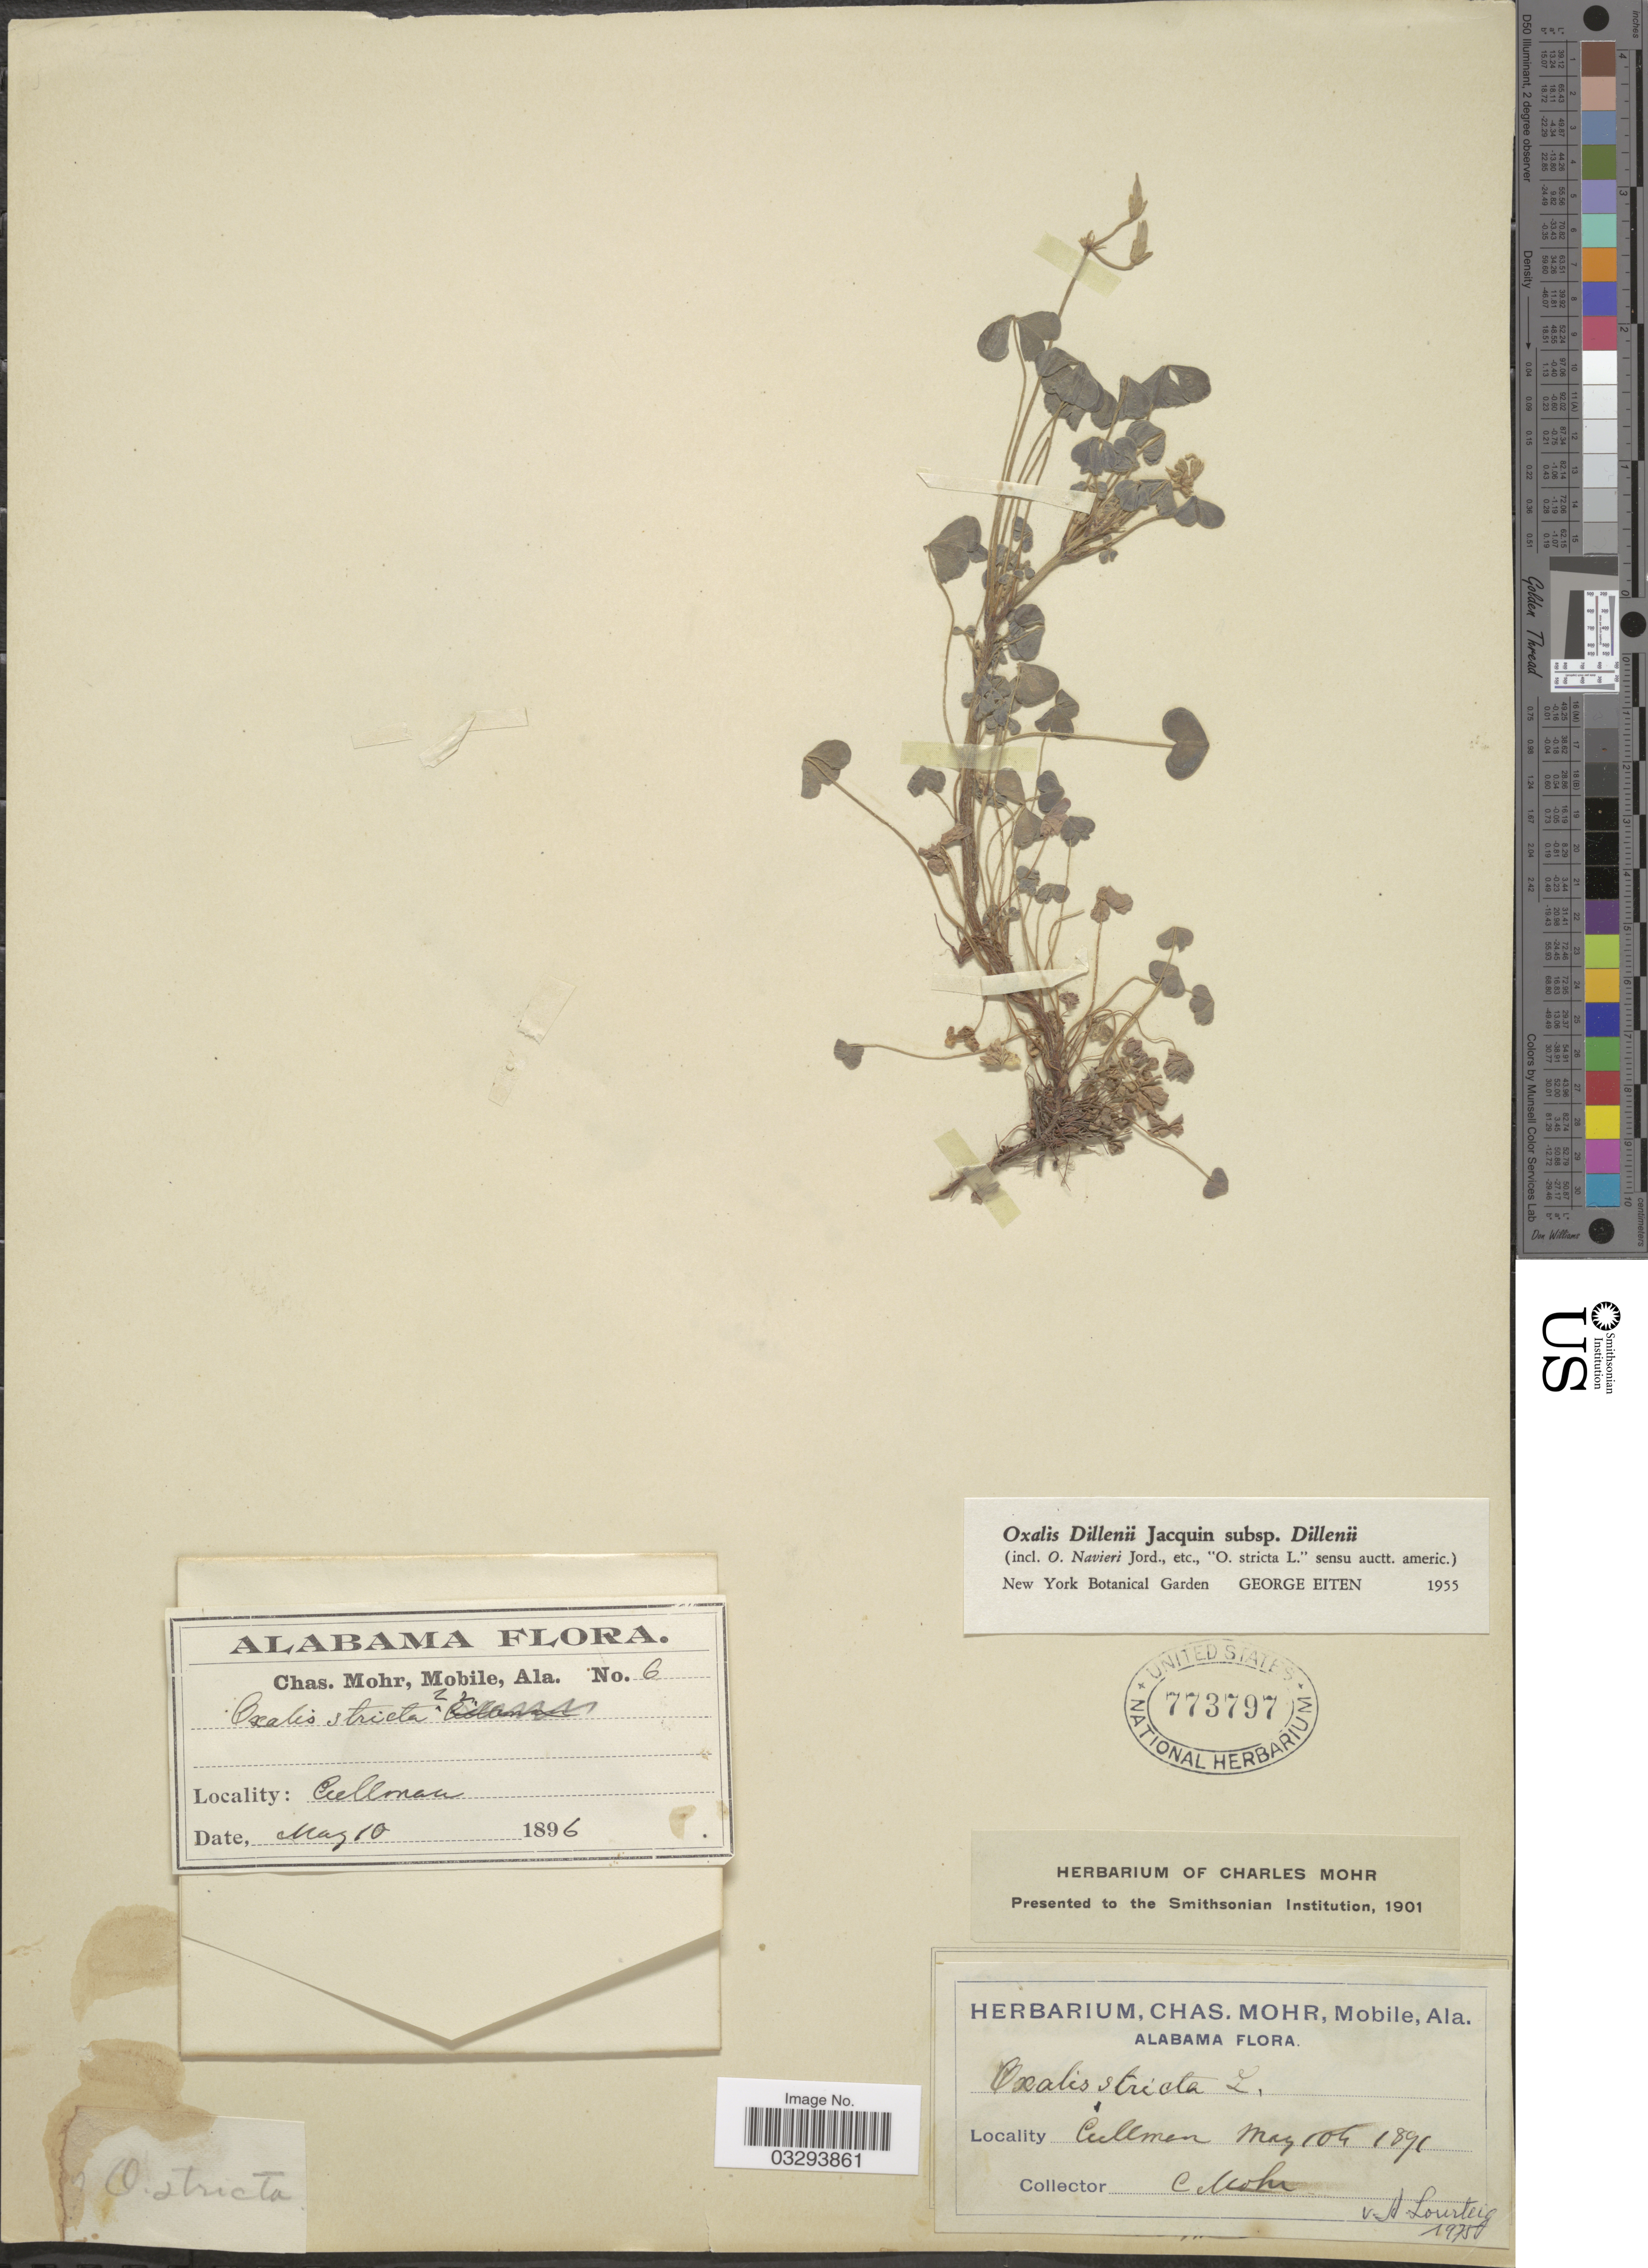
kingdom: Plantae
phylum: Tracheophyta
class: Magnoliopsida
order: Oxalidales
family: Oxalidaceae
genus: Oxalis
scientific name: Oxalis stricta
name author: L.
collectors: Mohr, C. T. (herbarium)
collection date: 1896-05-10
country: United States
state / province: Alabama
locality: Cullman.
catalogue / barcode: US 773797